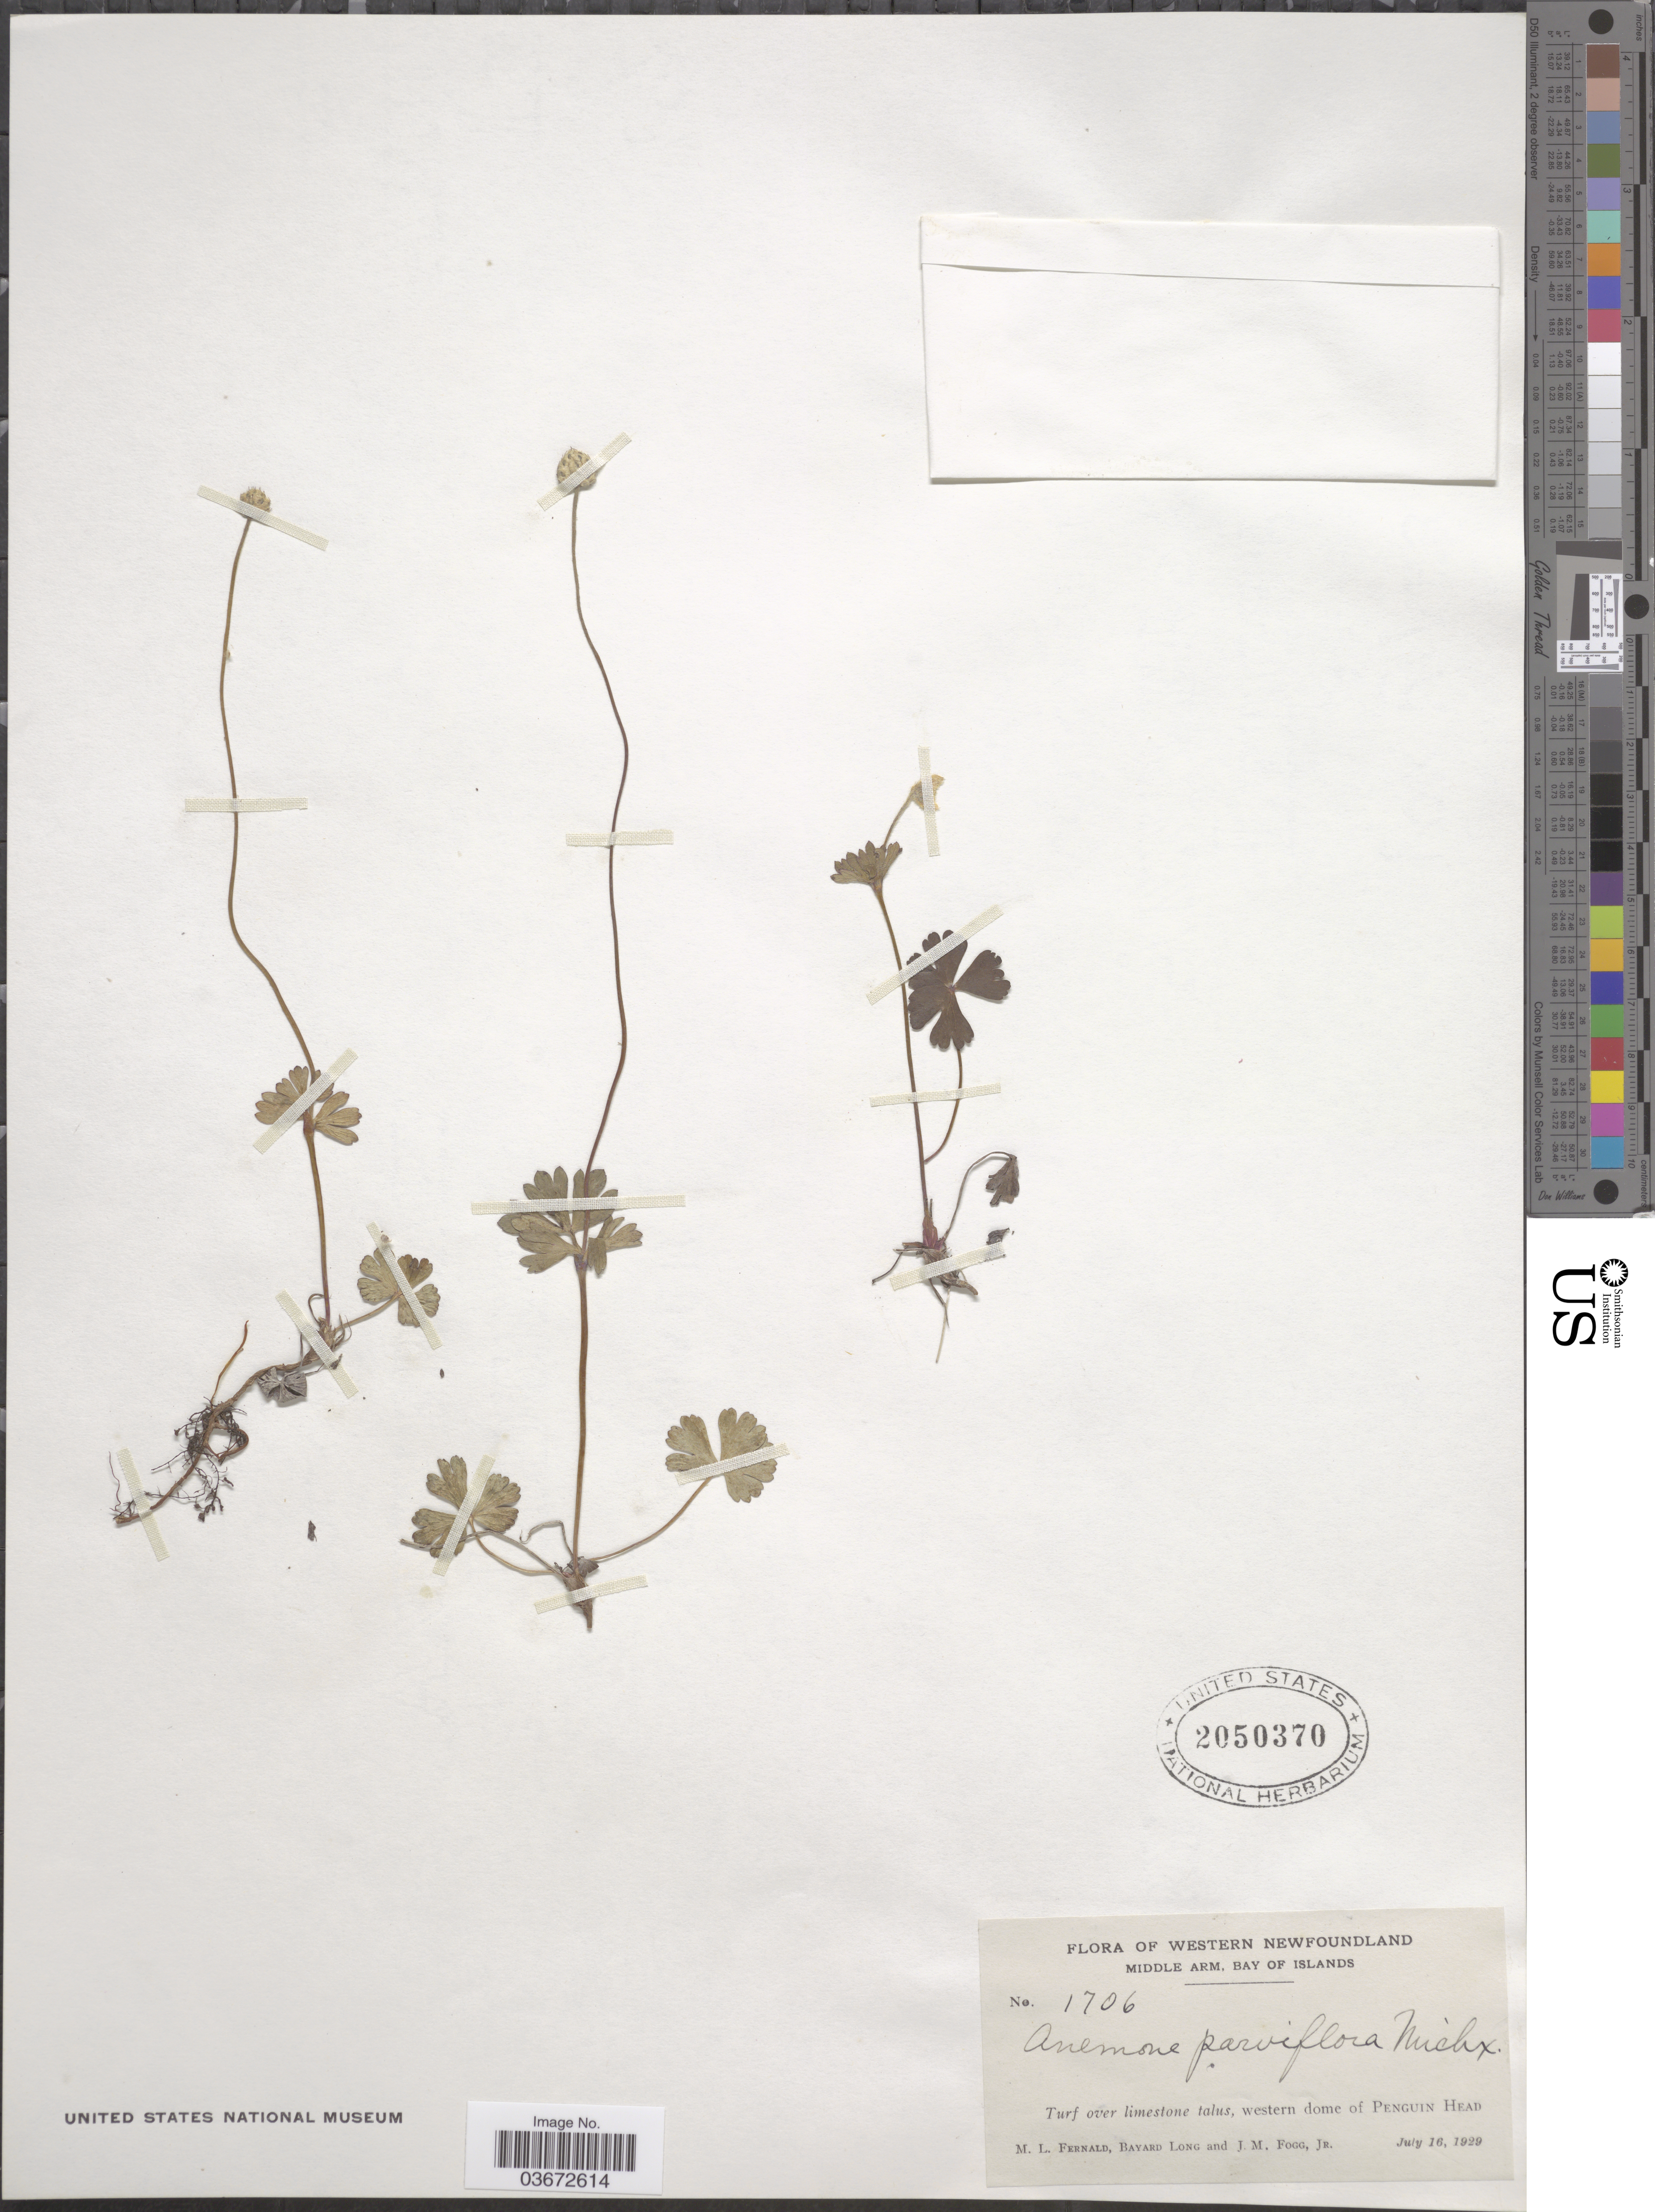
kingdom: Plantae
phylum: Tracheophyta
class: Magnoliopsida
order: Ranunculales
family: Ranunculaceae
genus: Anemone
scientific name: Anemone parviflora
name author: Michx.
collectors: M. L. Fernald, B. Long & J. Fogg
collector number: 1706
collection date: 1929-07-16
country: Canada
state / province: Newfoundland and Labrador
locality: Western Newfoundland. Middle Arm, Bay of Islands. Western dome of Penguin Head.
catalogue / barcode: US 2050370